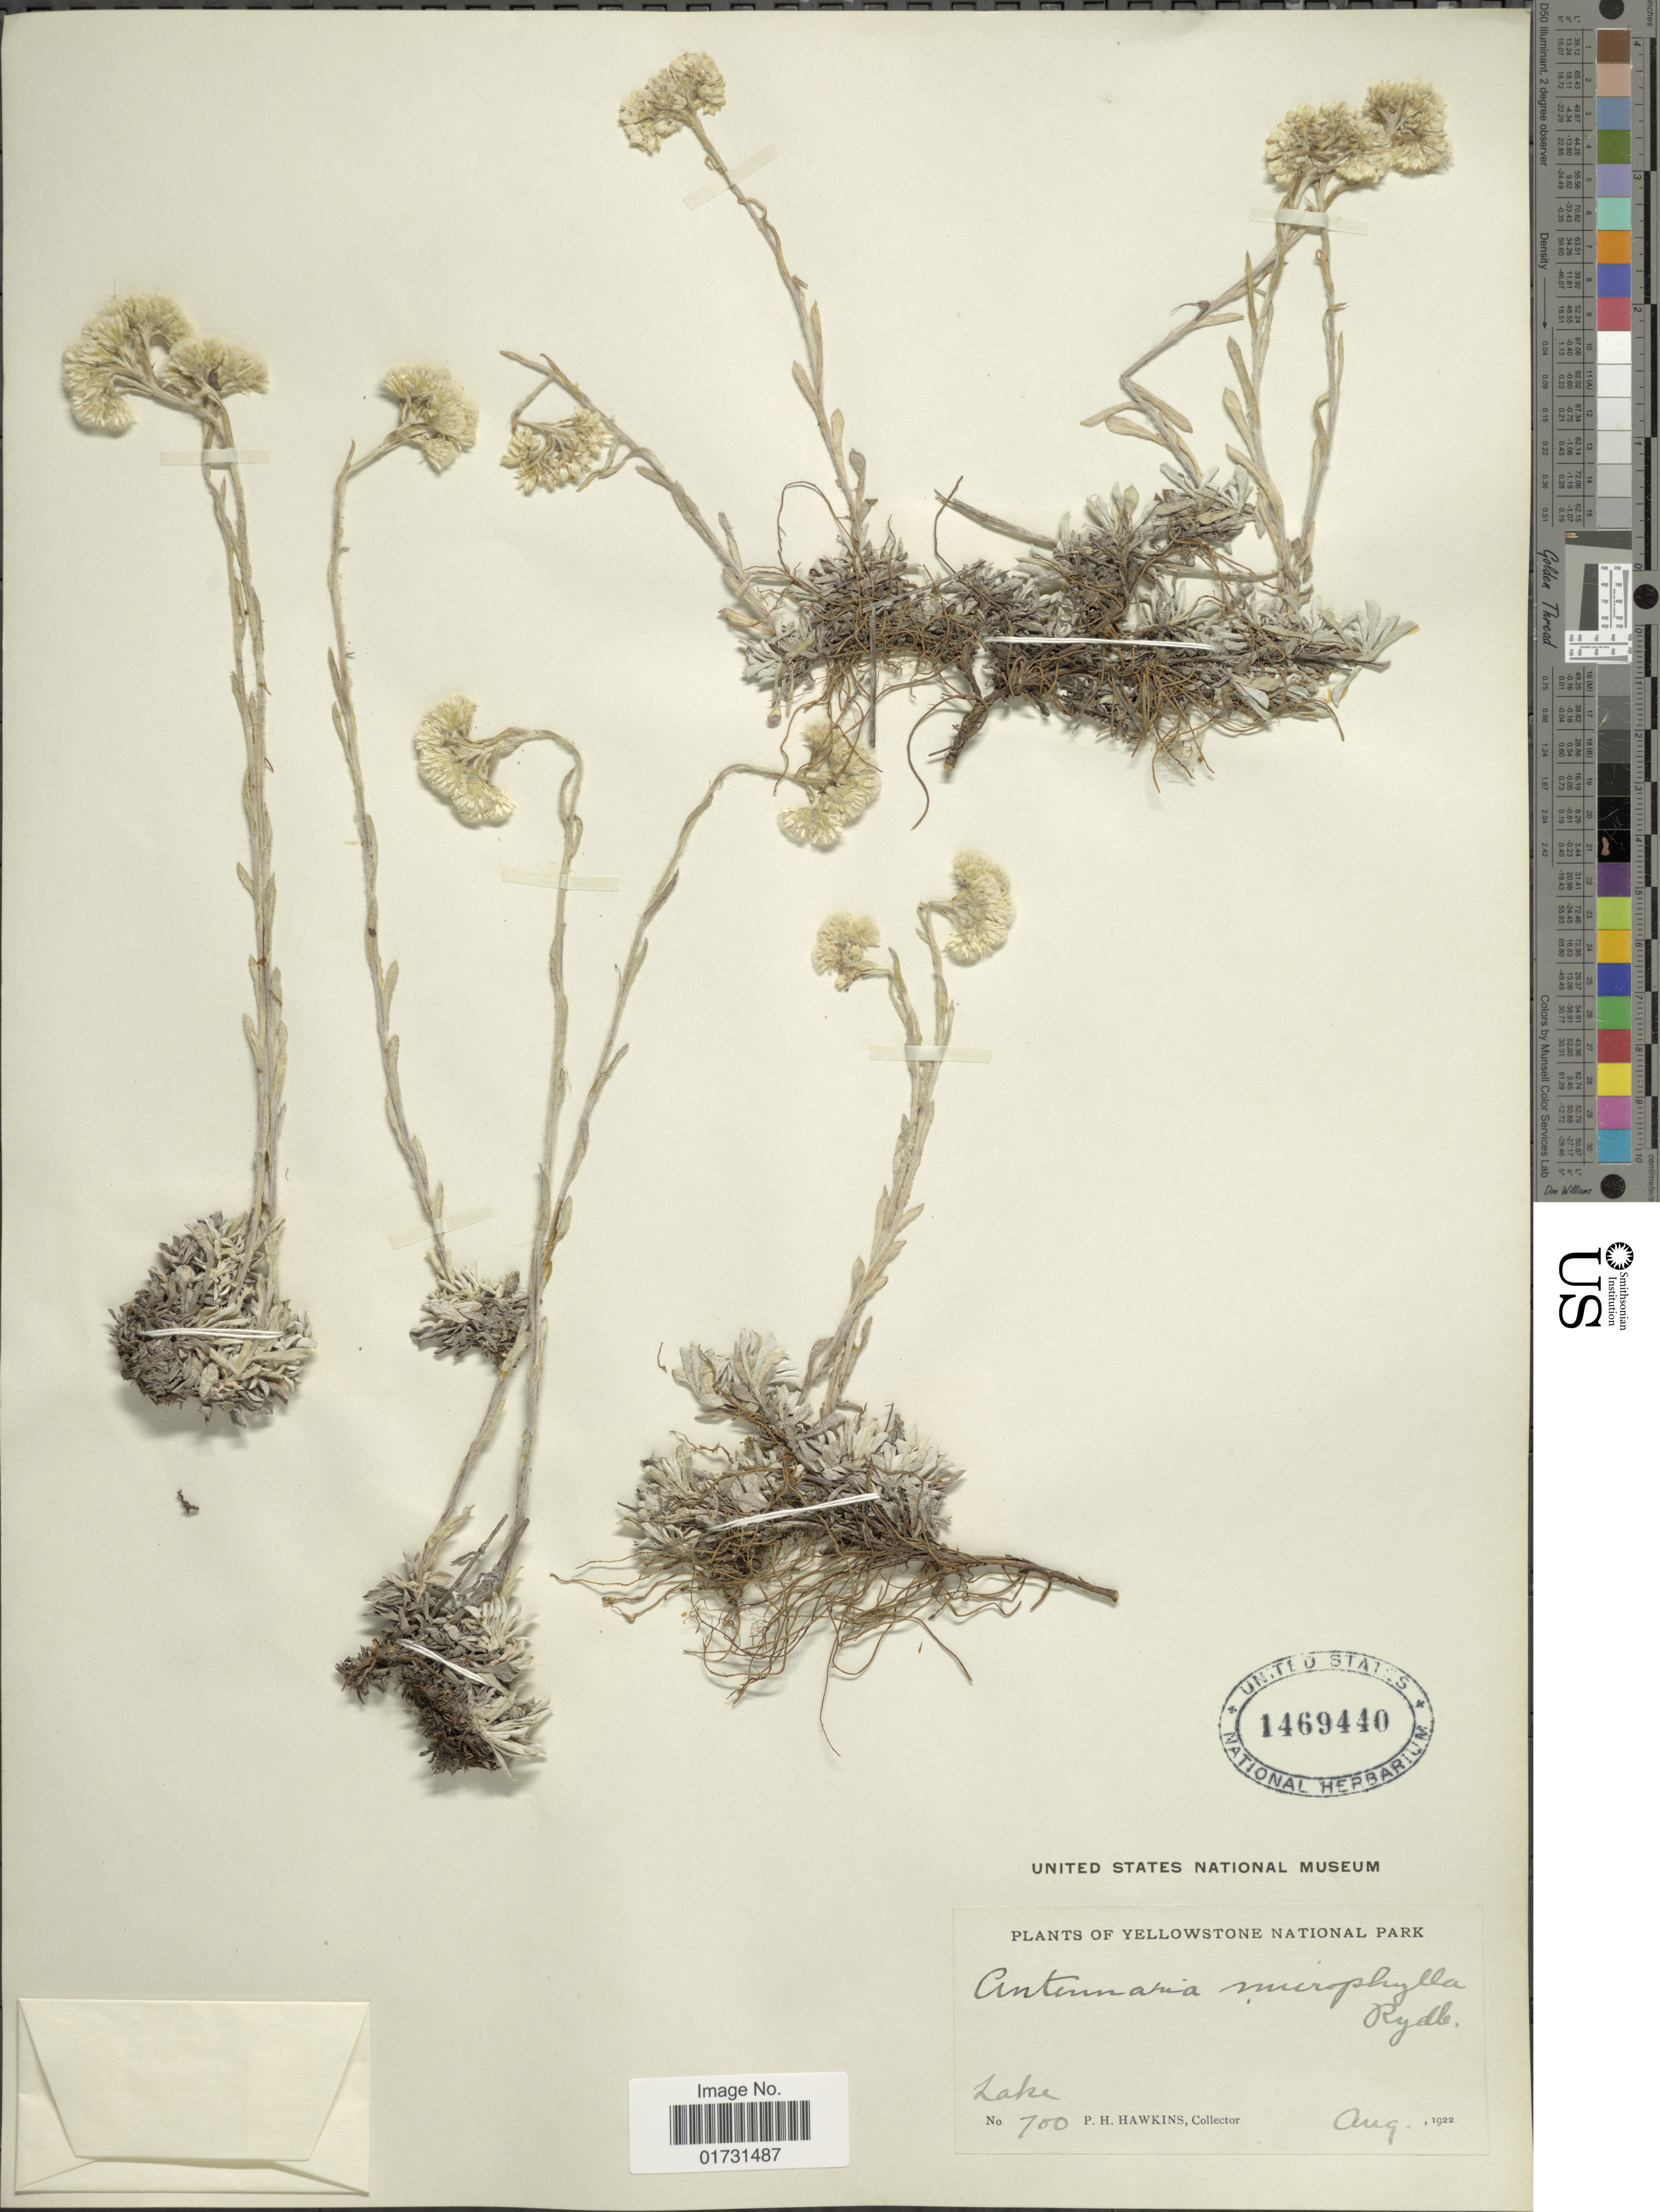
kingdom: Plantae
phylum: Tracheophyta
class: Magnoliopsida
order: Asterales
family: Asteraceae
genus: Antennaria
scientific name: Antennaria microphylla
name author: Rydb.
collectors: P. Hawkins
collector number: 700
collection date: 1922-08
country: United States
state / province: Wyoming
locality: Yellowstone National Park. Lake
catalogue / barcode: US 1469440